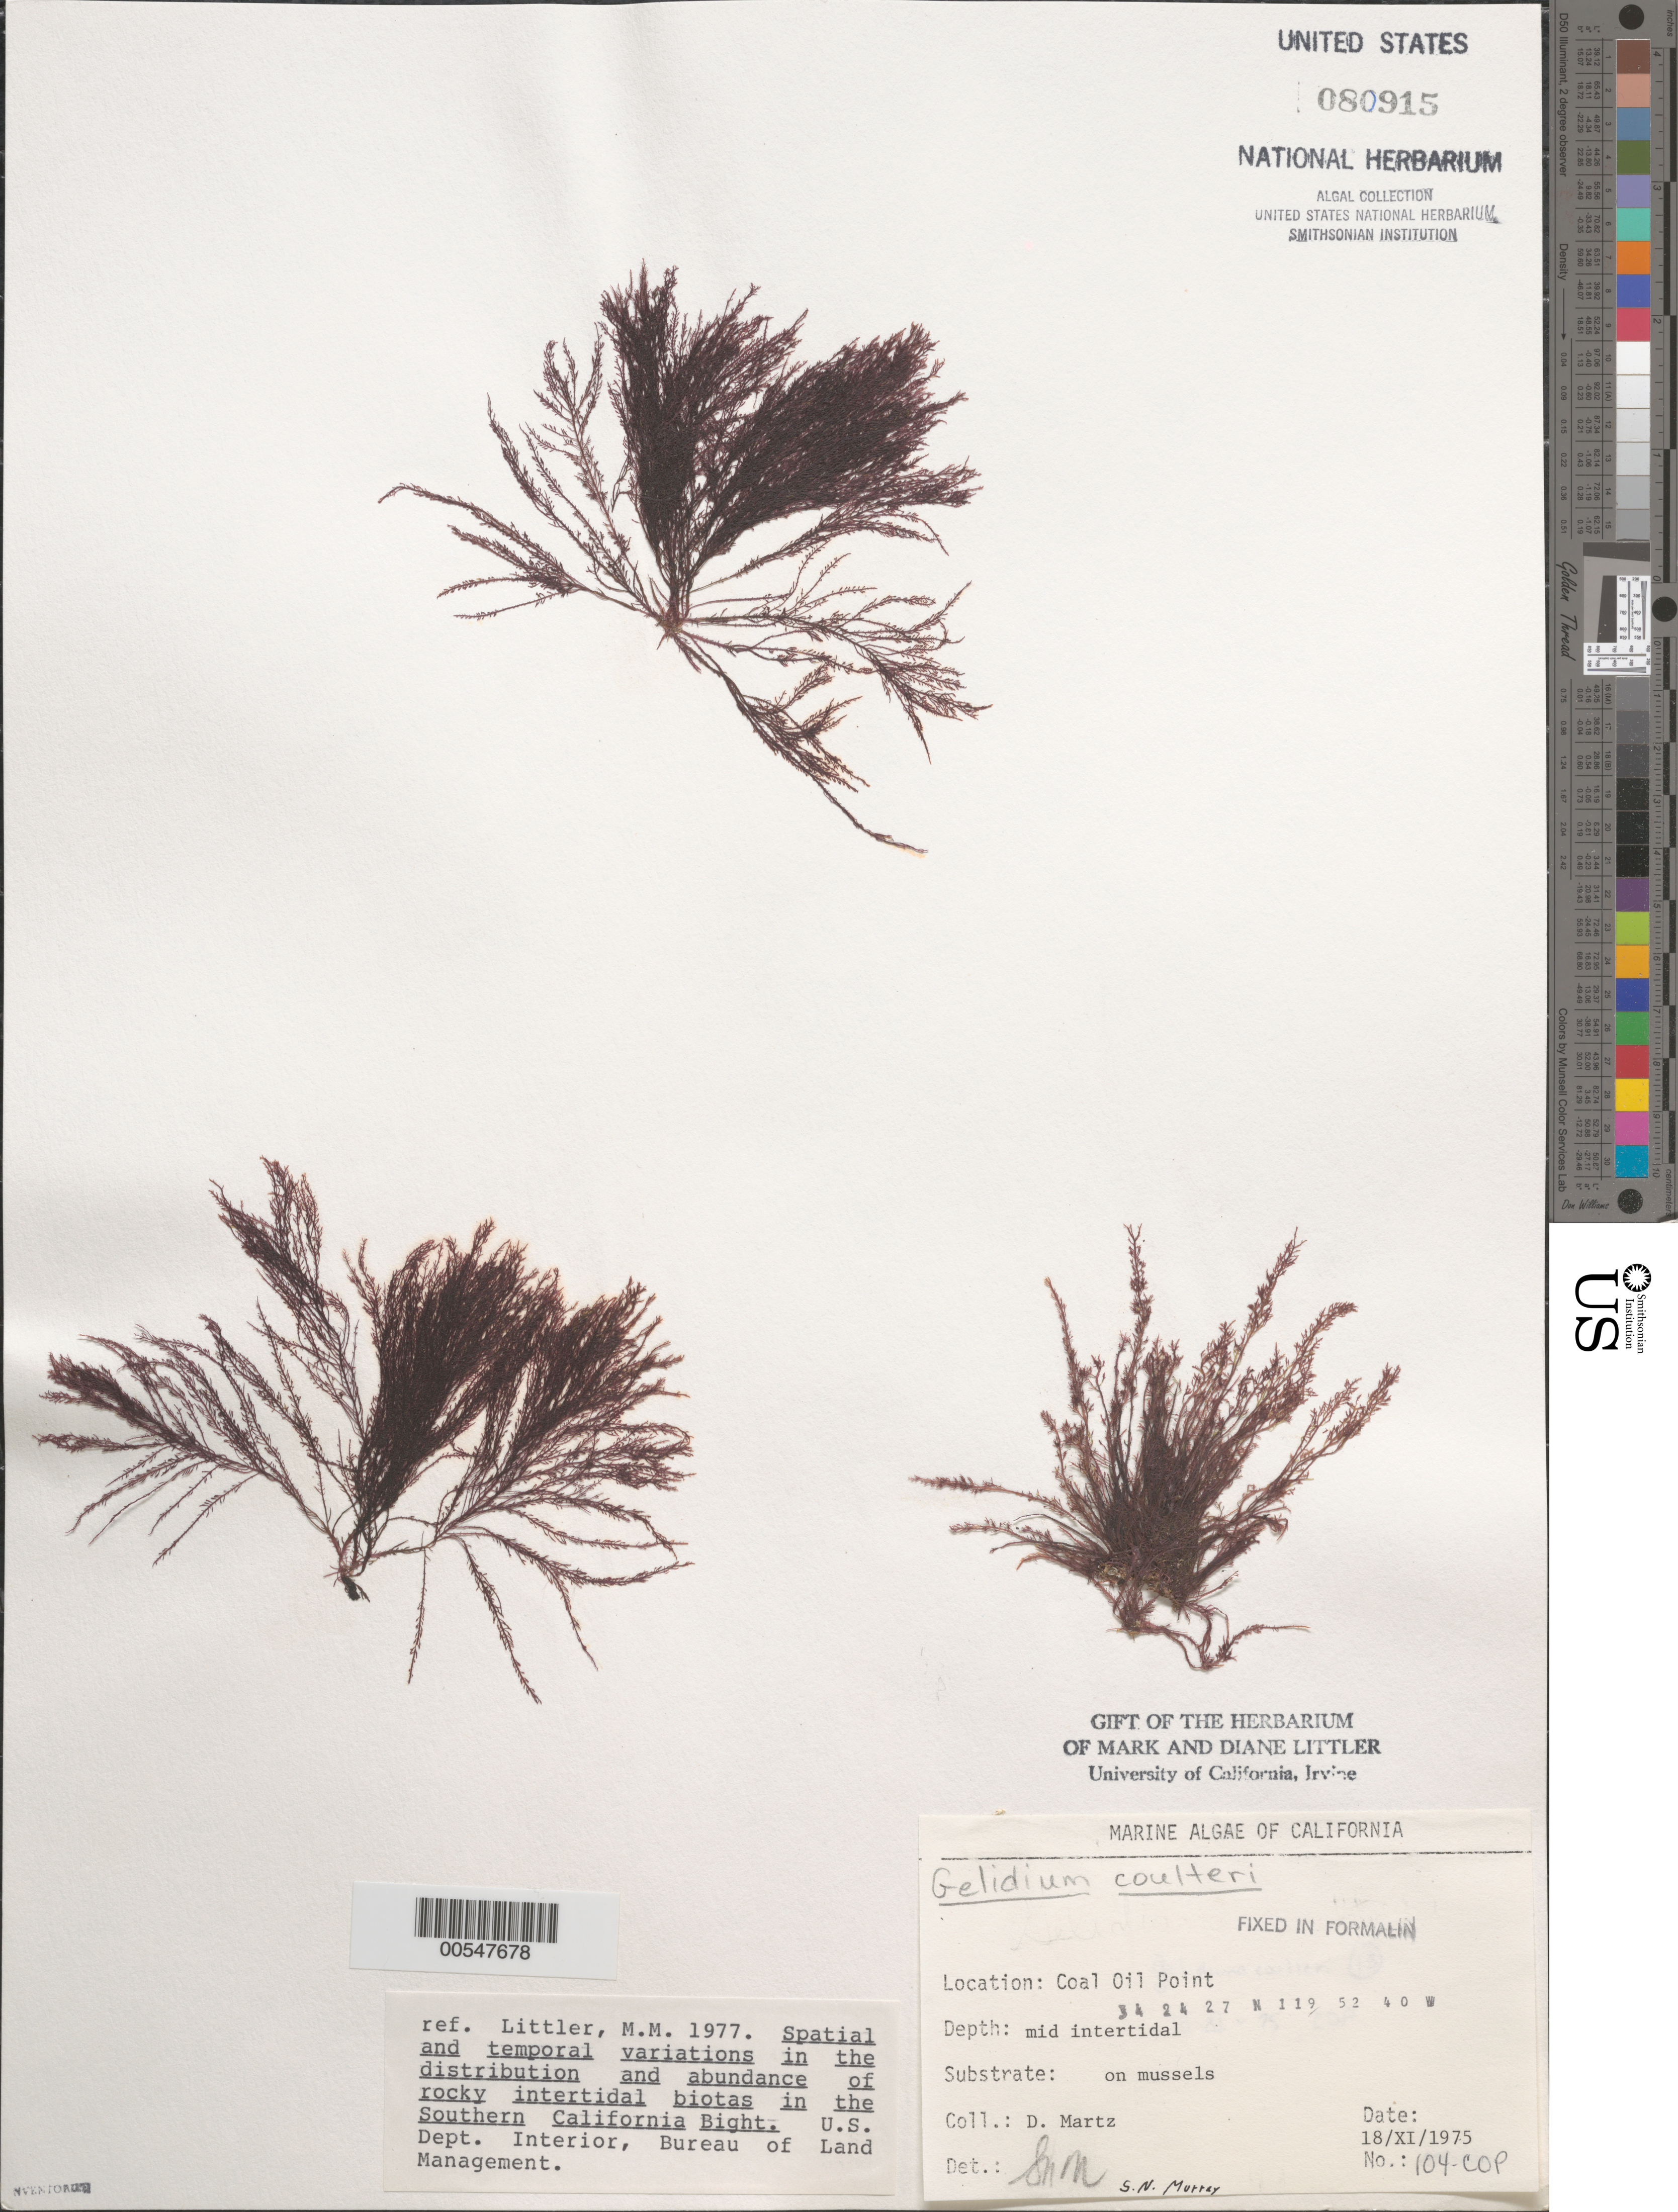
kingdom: Plantae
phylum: Rhodophyta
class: Florideophyceae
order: Gelidiales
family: Gelidiaceae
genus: Gelidium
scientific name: Gelidium coulteri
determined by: Murray, S. N.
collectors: D. Martz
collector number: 104-cop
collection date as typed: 18 Nov 1975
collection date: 1975-11-18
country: United States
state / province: California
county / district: Santa Barbara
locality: Coal Oil Point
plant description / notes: BLM-SOCALBIGHT Rocky Intertidal Survey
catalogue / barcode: US 80915